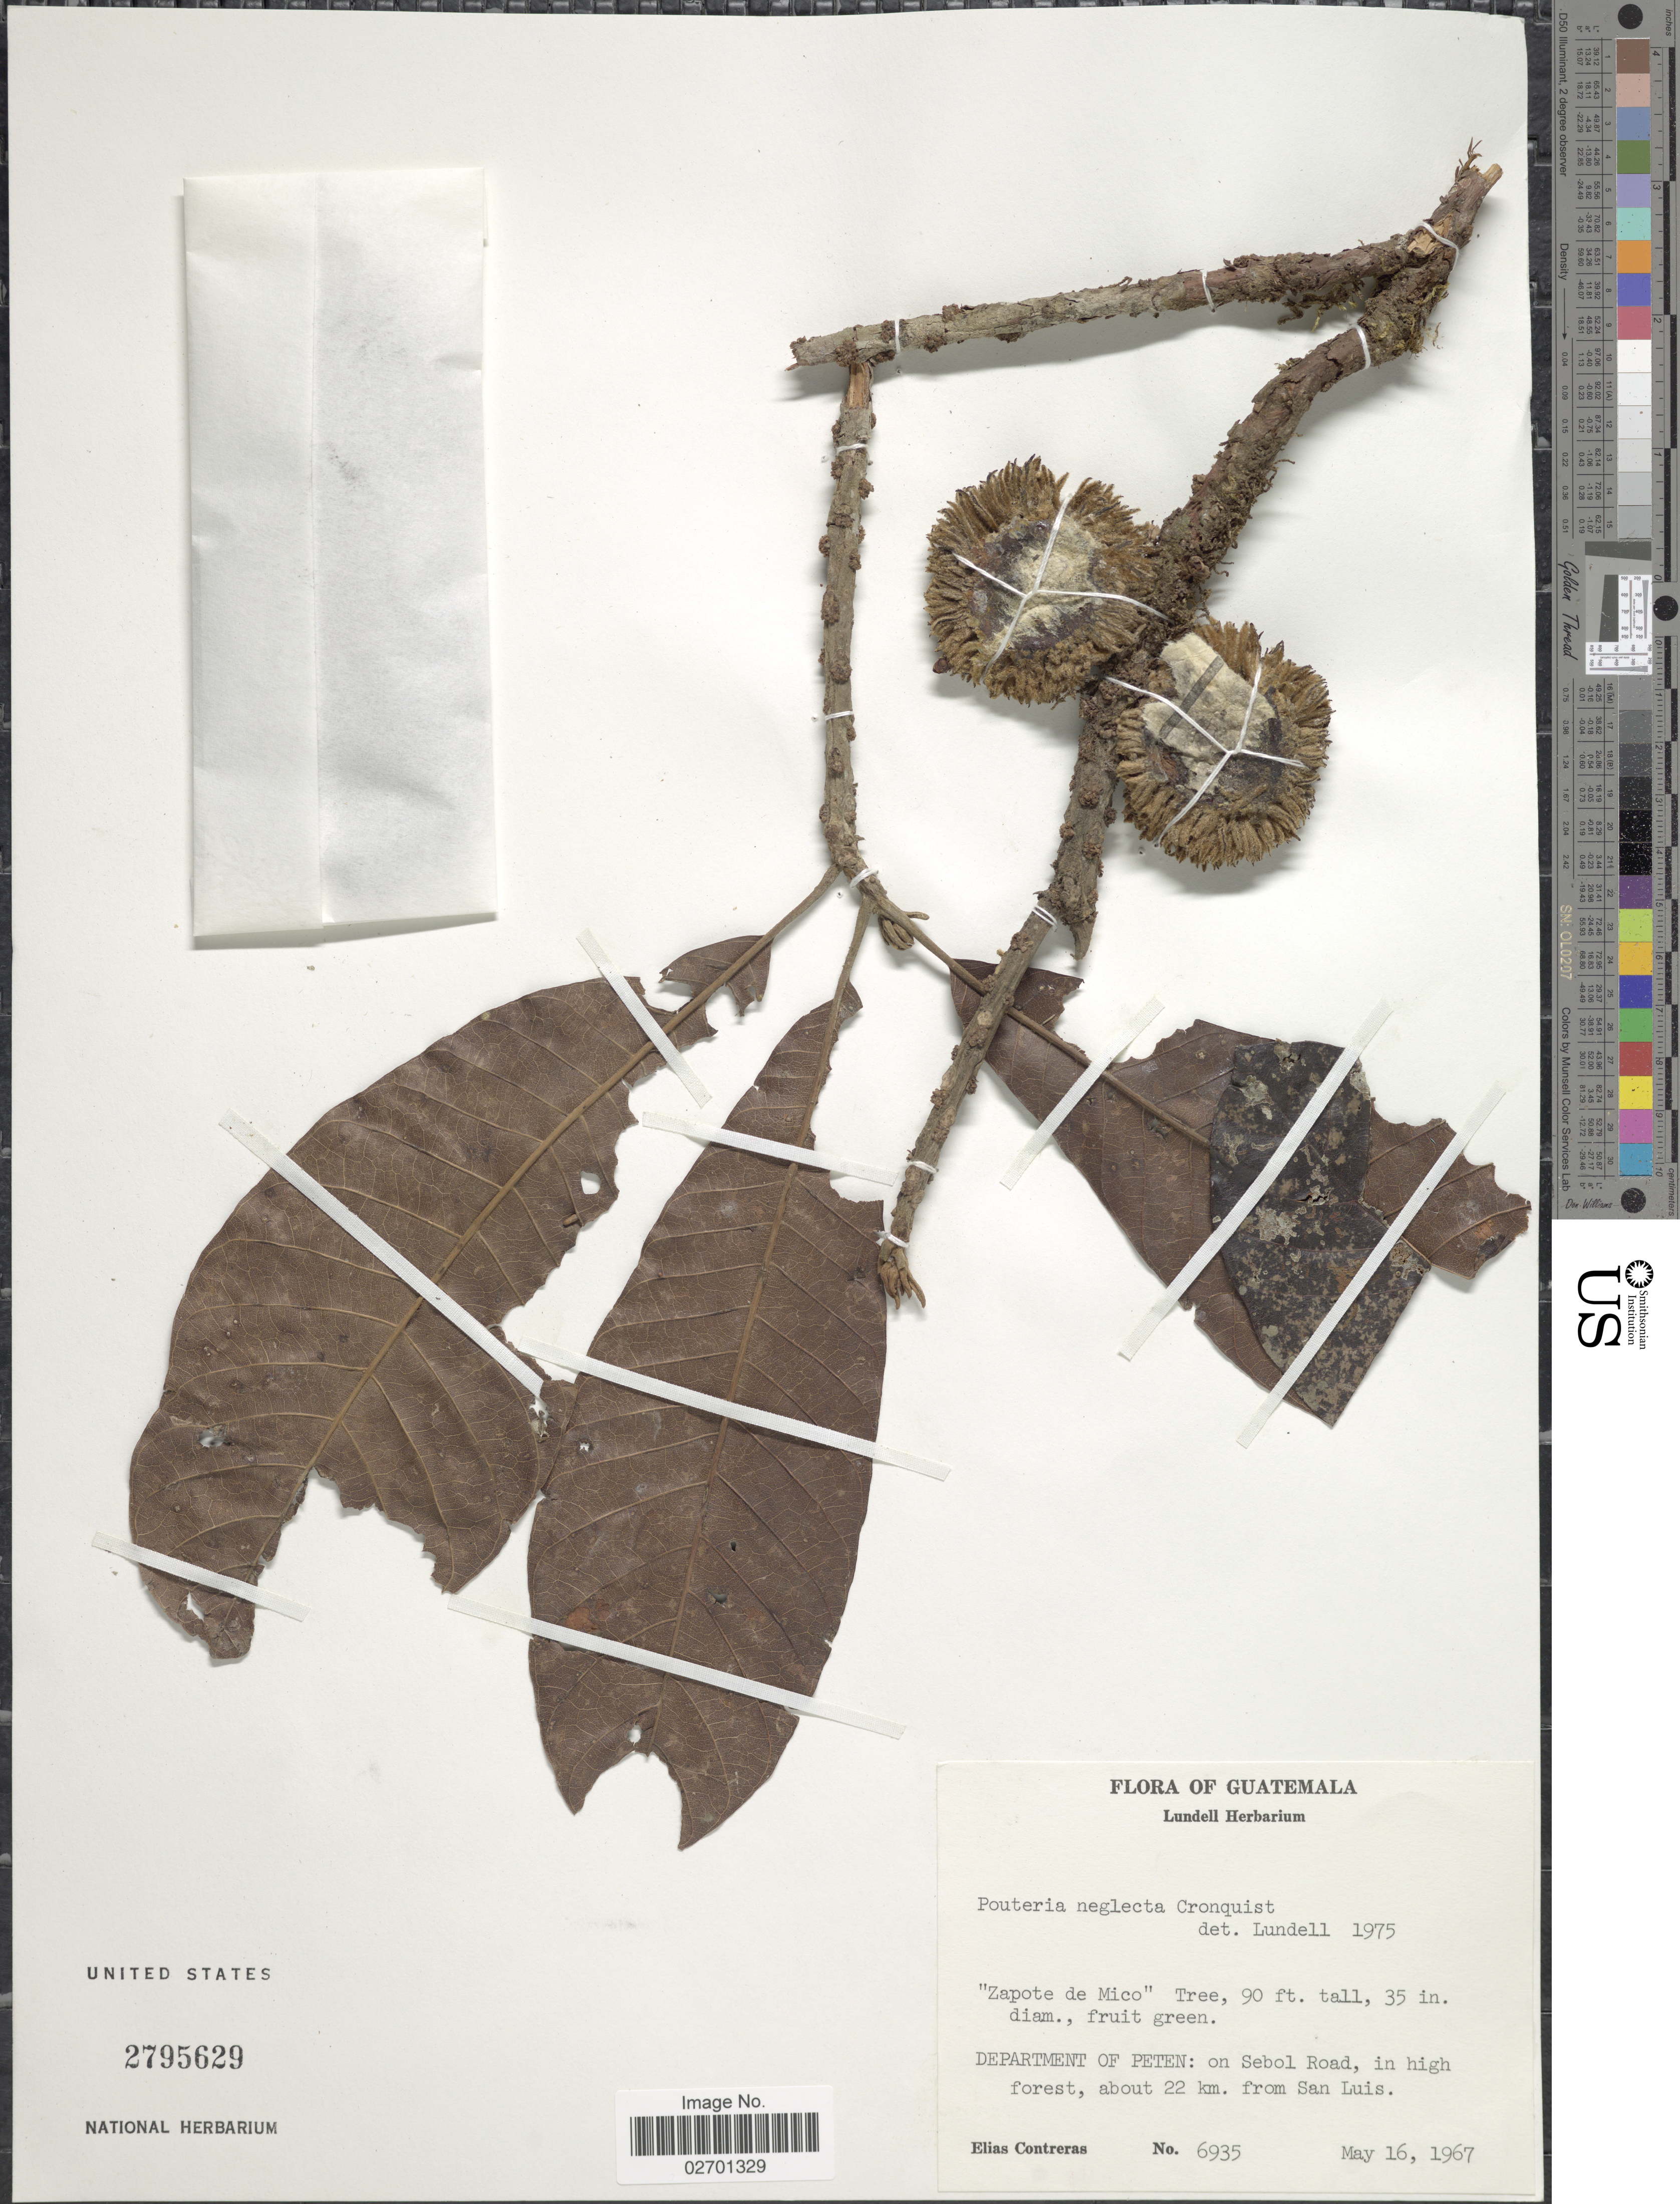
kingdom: Plantae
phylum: Tracheophyta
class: Magnoliopsida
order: Ericales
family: Sapotaceae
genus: Pouteria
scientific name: Pouteria torta subsp. tuberculata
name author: (Sleumer) T.D. Penn.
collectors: E. Contreras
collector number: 6935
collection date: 1967-05-16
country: Guatemala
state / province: El Petén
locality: On Sebol Road, in high forest, about 22 km. from San Luis.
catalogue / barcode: US 2795629